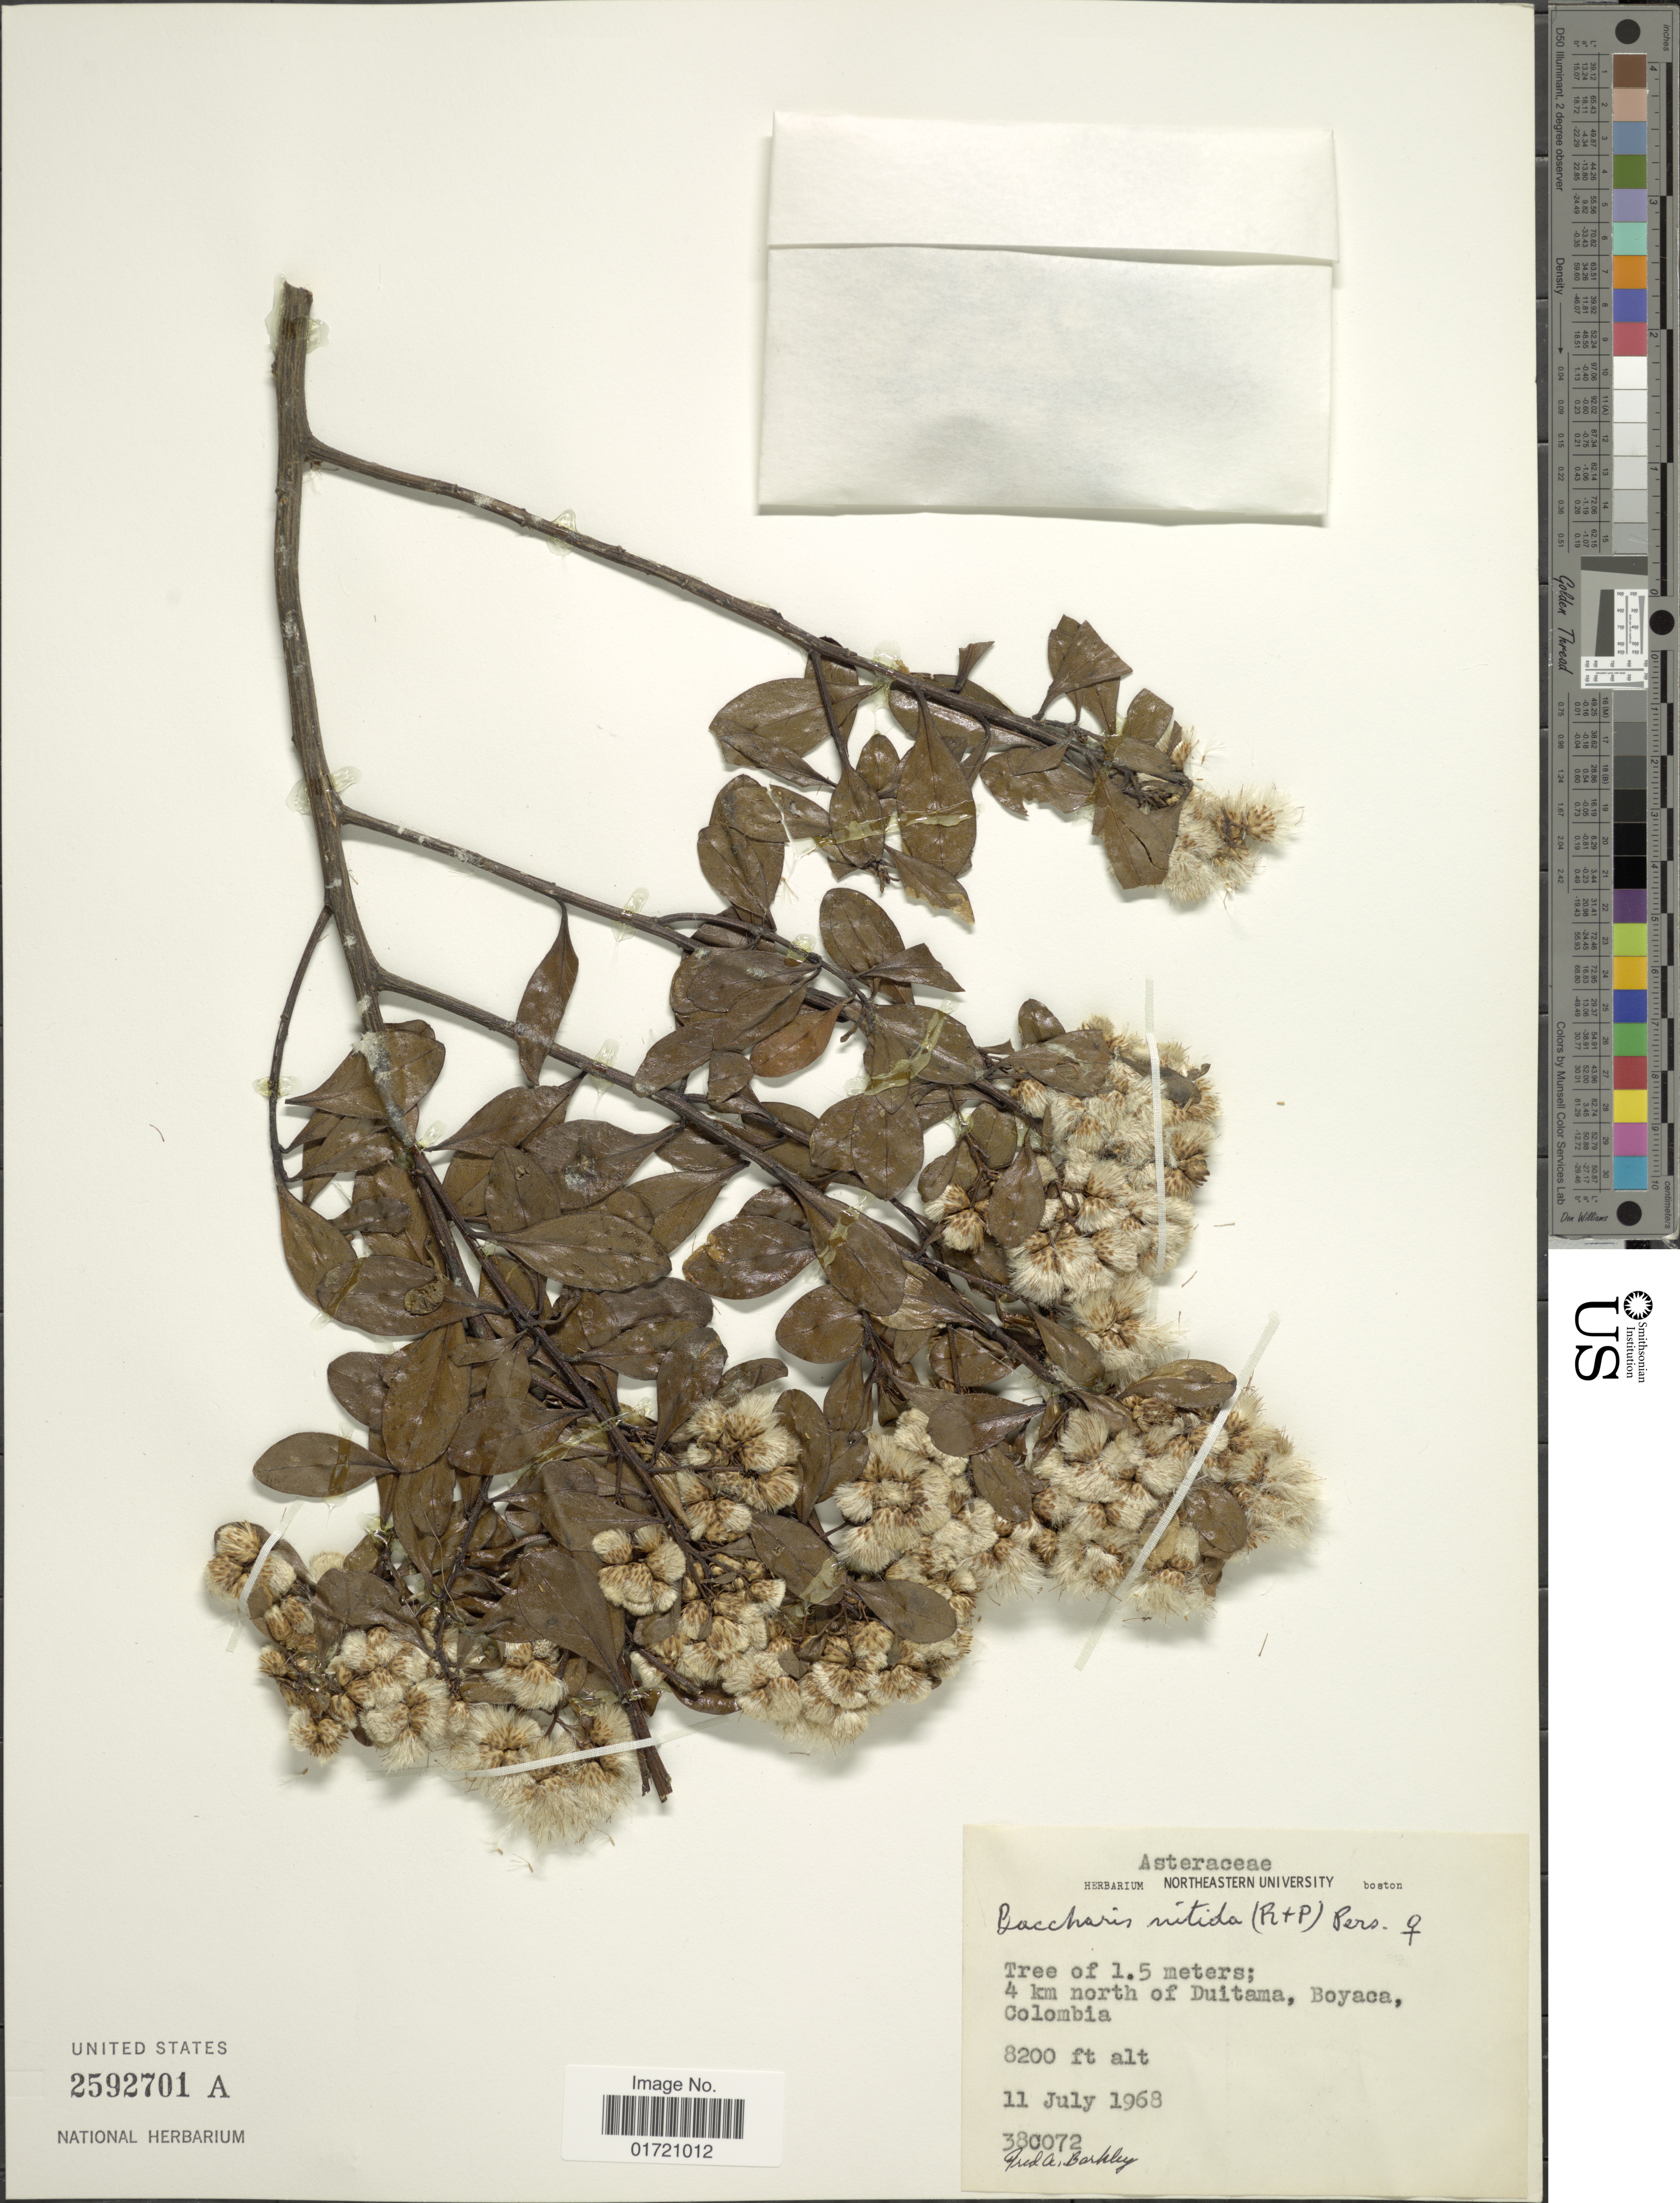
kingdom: Plantae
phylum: Tracheophyta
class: Magnoliopsida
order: Asterales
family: Asteraceae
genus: Baccharis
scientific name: Baccharis nitida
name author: (Ruiz & Pav.) Pers.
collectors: F. A. Barkley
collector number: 38C072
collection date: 1968-07-11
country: Colombia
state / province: Boyacá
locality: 4 km north of Duitama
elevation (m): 2499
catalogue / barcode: US 2592701A